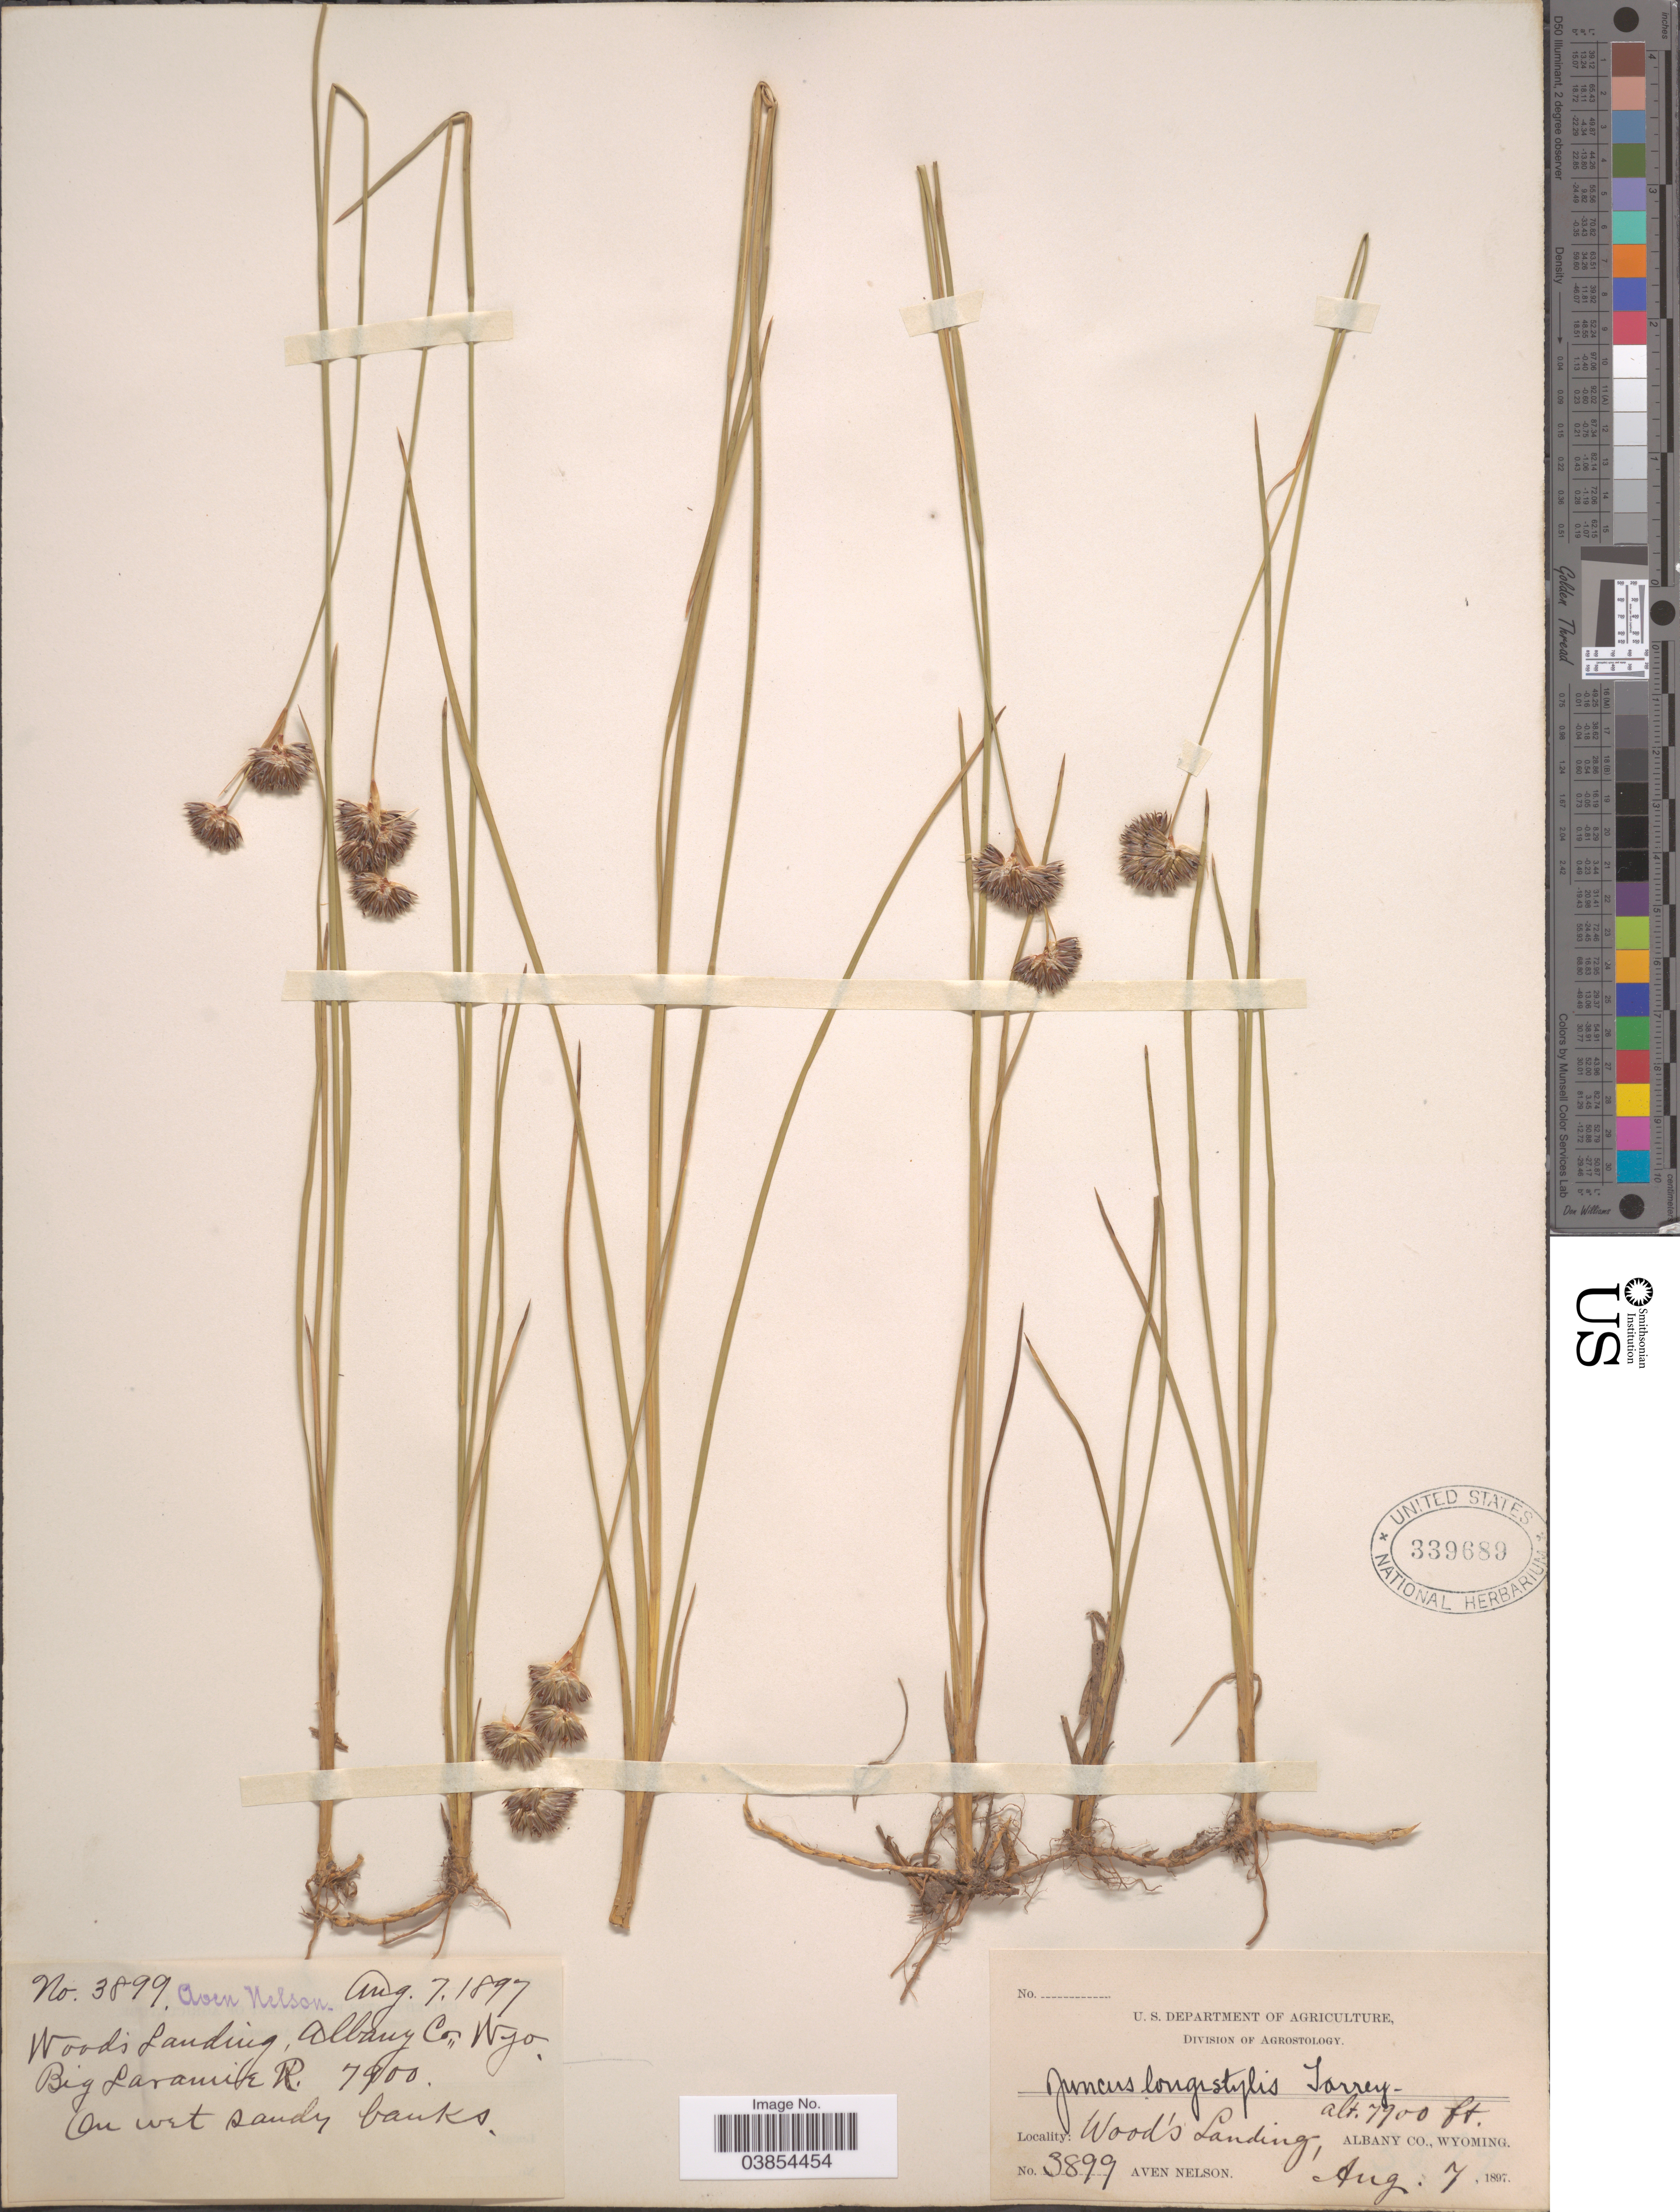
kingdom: Plantae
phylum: Tracheophyta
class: Liliopsida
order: Poales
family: Juncaceae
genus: Juncus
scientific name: Juncus longistylis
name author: Torr.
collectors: A. Nelson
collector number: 3899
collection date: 1897-08-07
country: United States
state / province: Wyoming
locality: Wood's Landing, Albany Co. Big Laramie R.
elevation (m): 2408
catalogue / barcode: US 339689